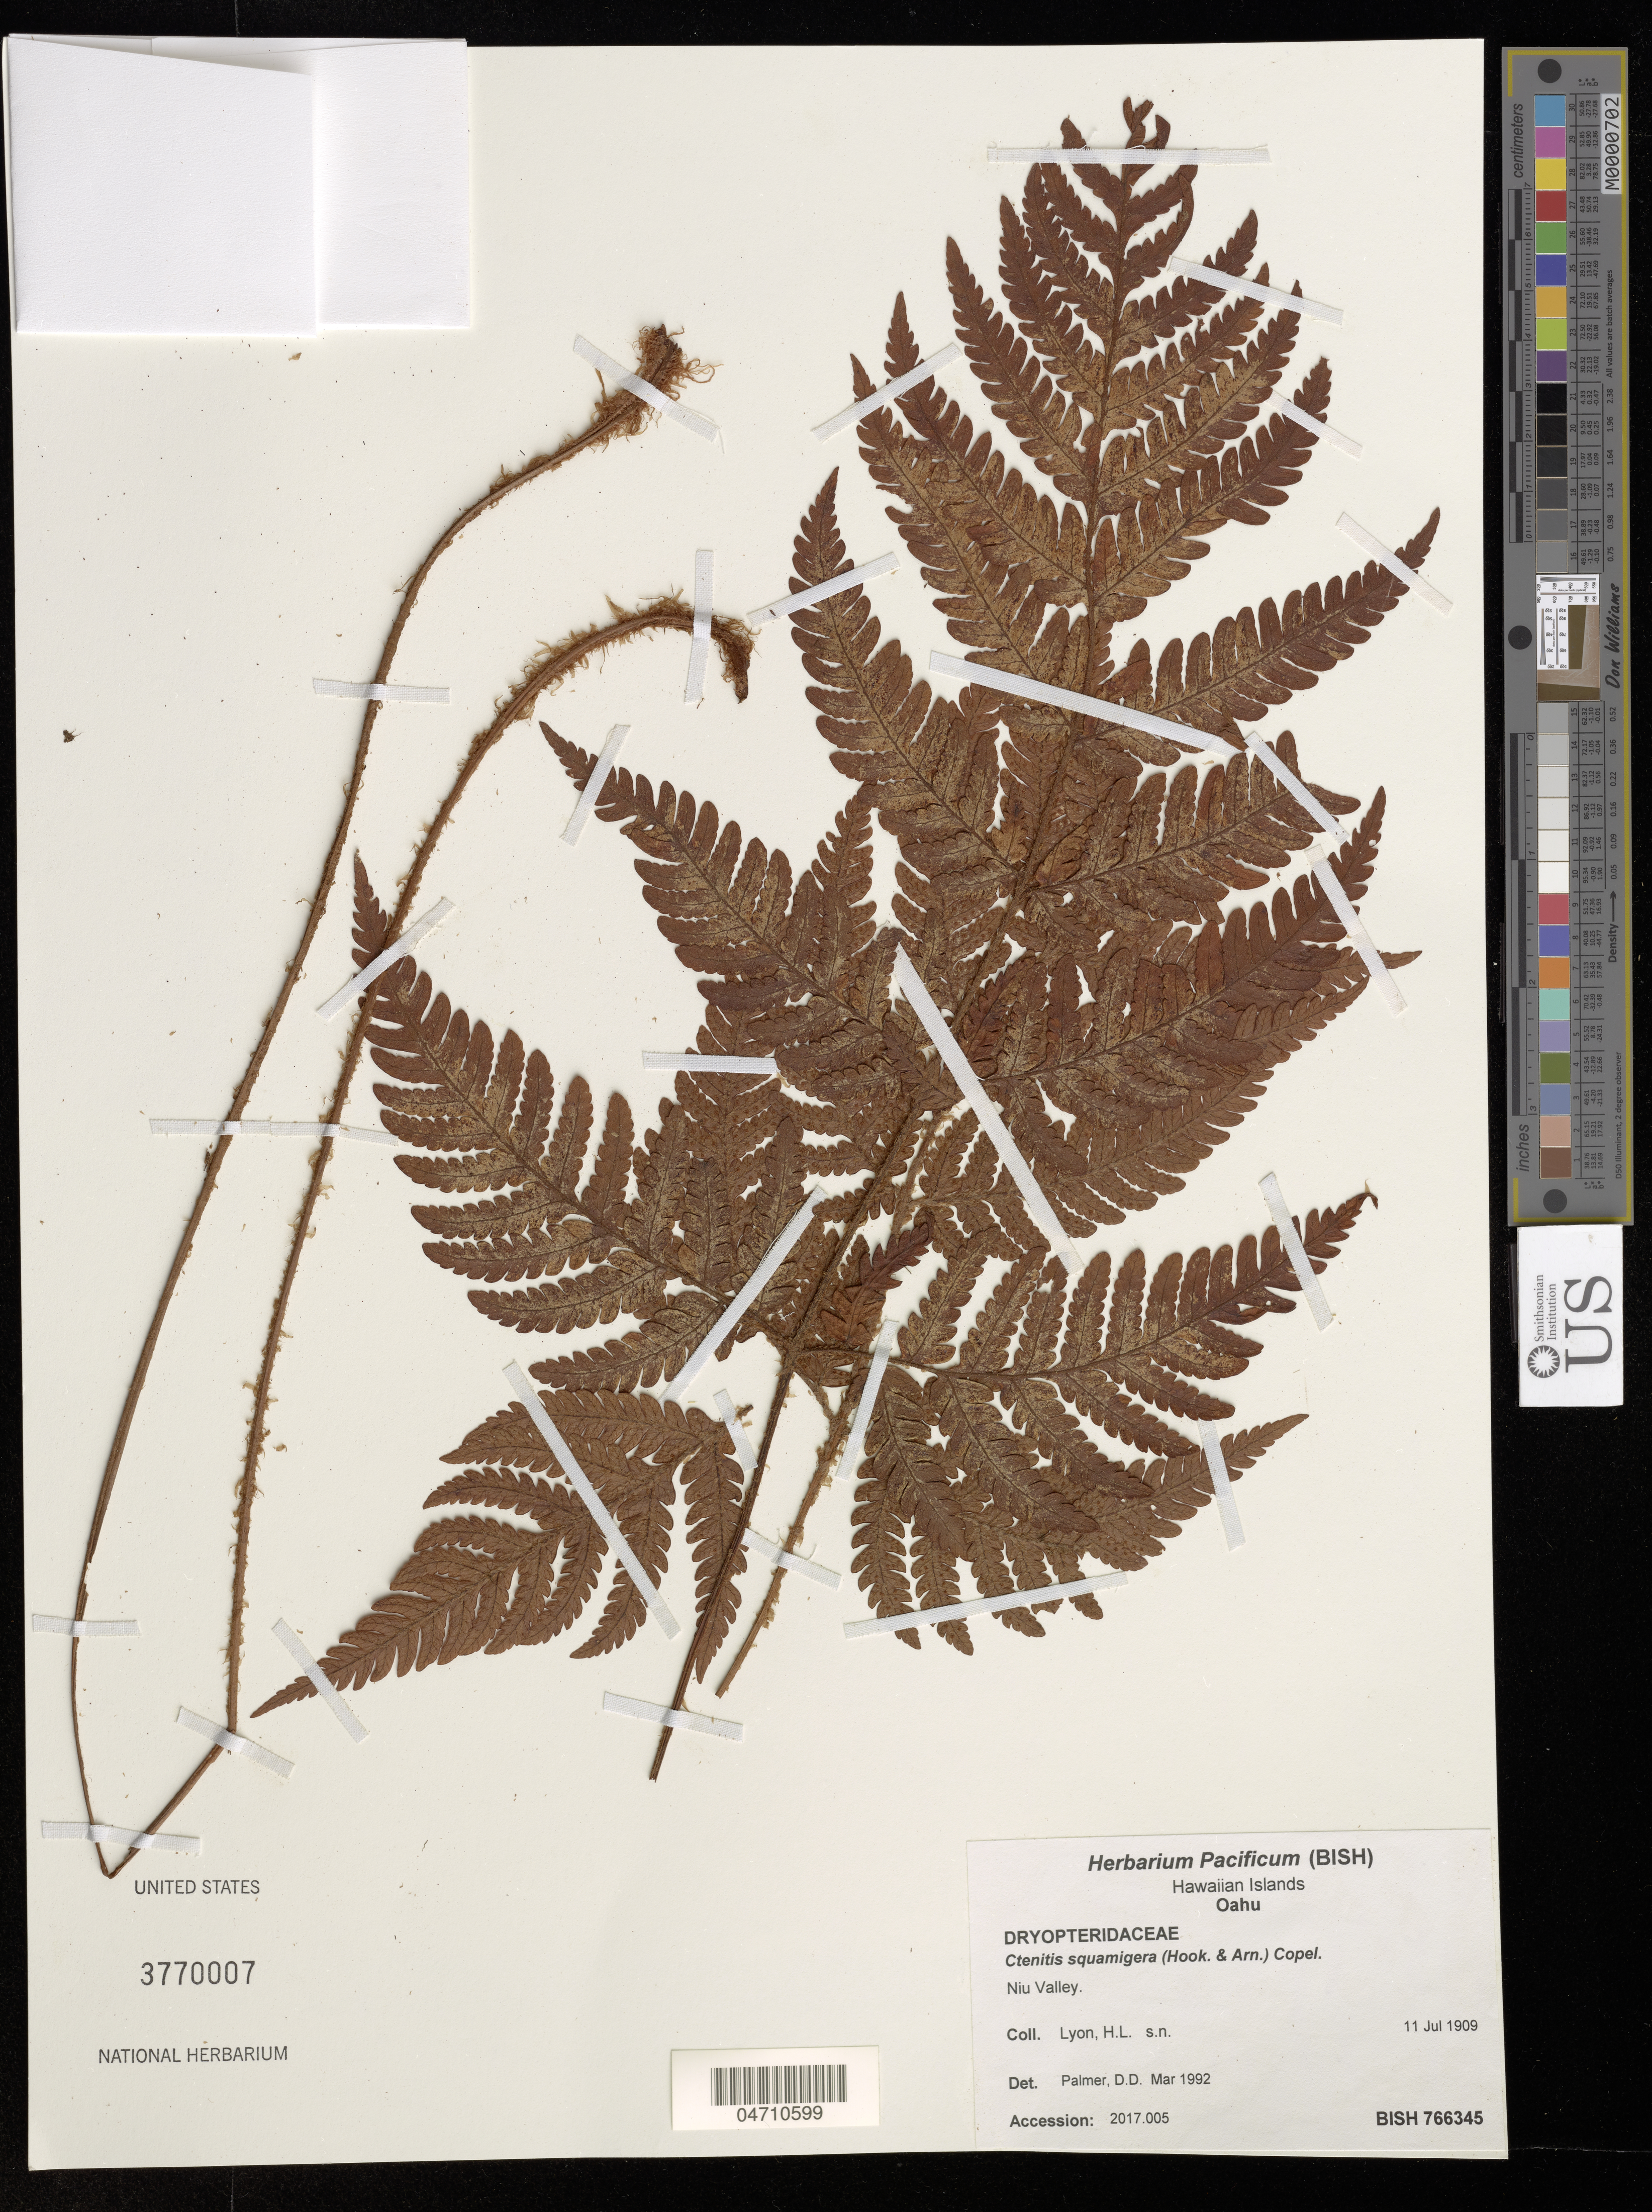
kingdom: Plantae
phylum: Tracheophyta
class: Polypodiopsida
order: Polypodiales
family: Dryopteridaceae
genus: Ctenitis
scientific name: Ctenitis squamigera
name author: (Hook. & Arn.) Copel.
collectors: H. Lyon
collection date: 1909-07-11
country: United States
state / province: Hawaii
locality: Hawaiian Islands. Oahu. Niu Valley.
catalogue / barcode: US 3770007